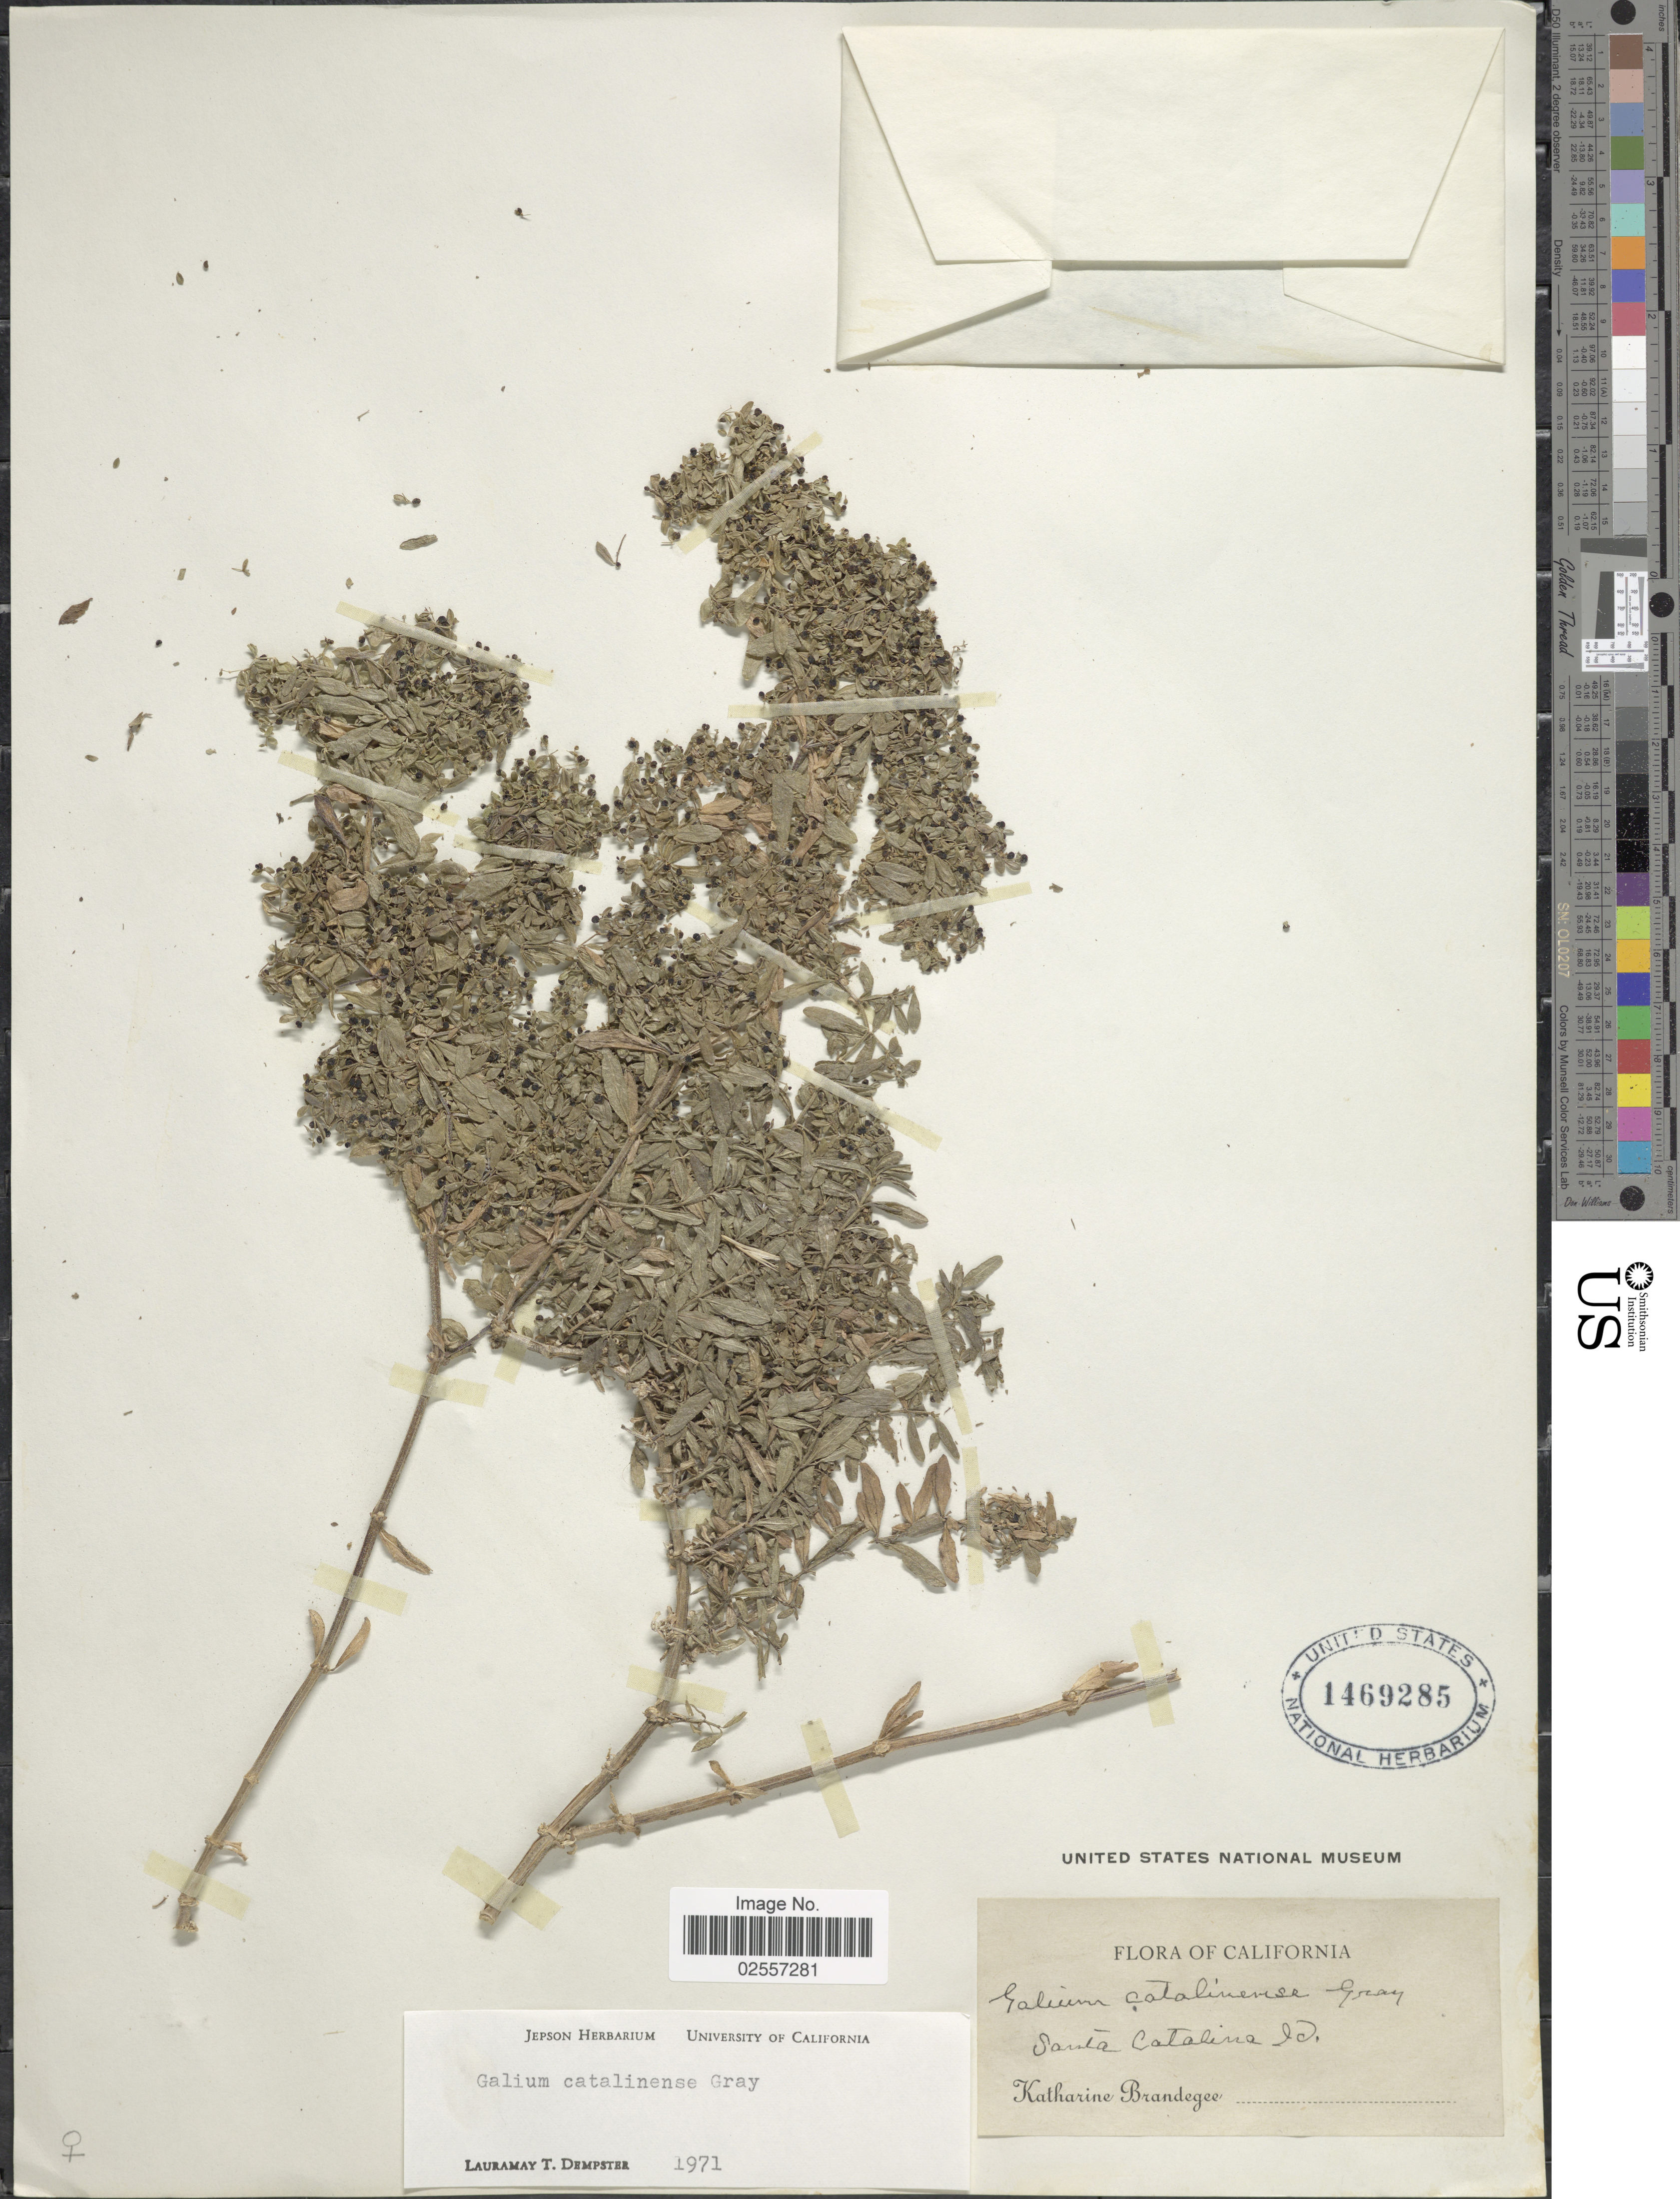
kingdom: Plantae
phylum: Tracheophyta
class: Magnoliopsida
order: Gentianales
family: Rubiaceae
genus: Galium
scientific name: Galium catalinense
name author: A. Gray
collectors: M. K. Brandegee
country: United States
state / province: California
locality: Santa Catalina Id.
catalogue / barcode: US 1469285